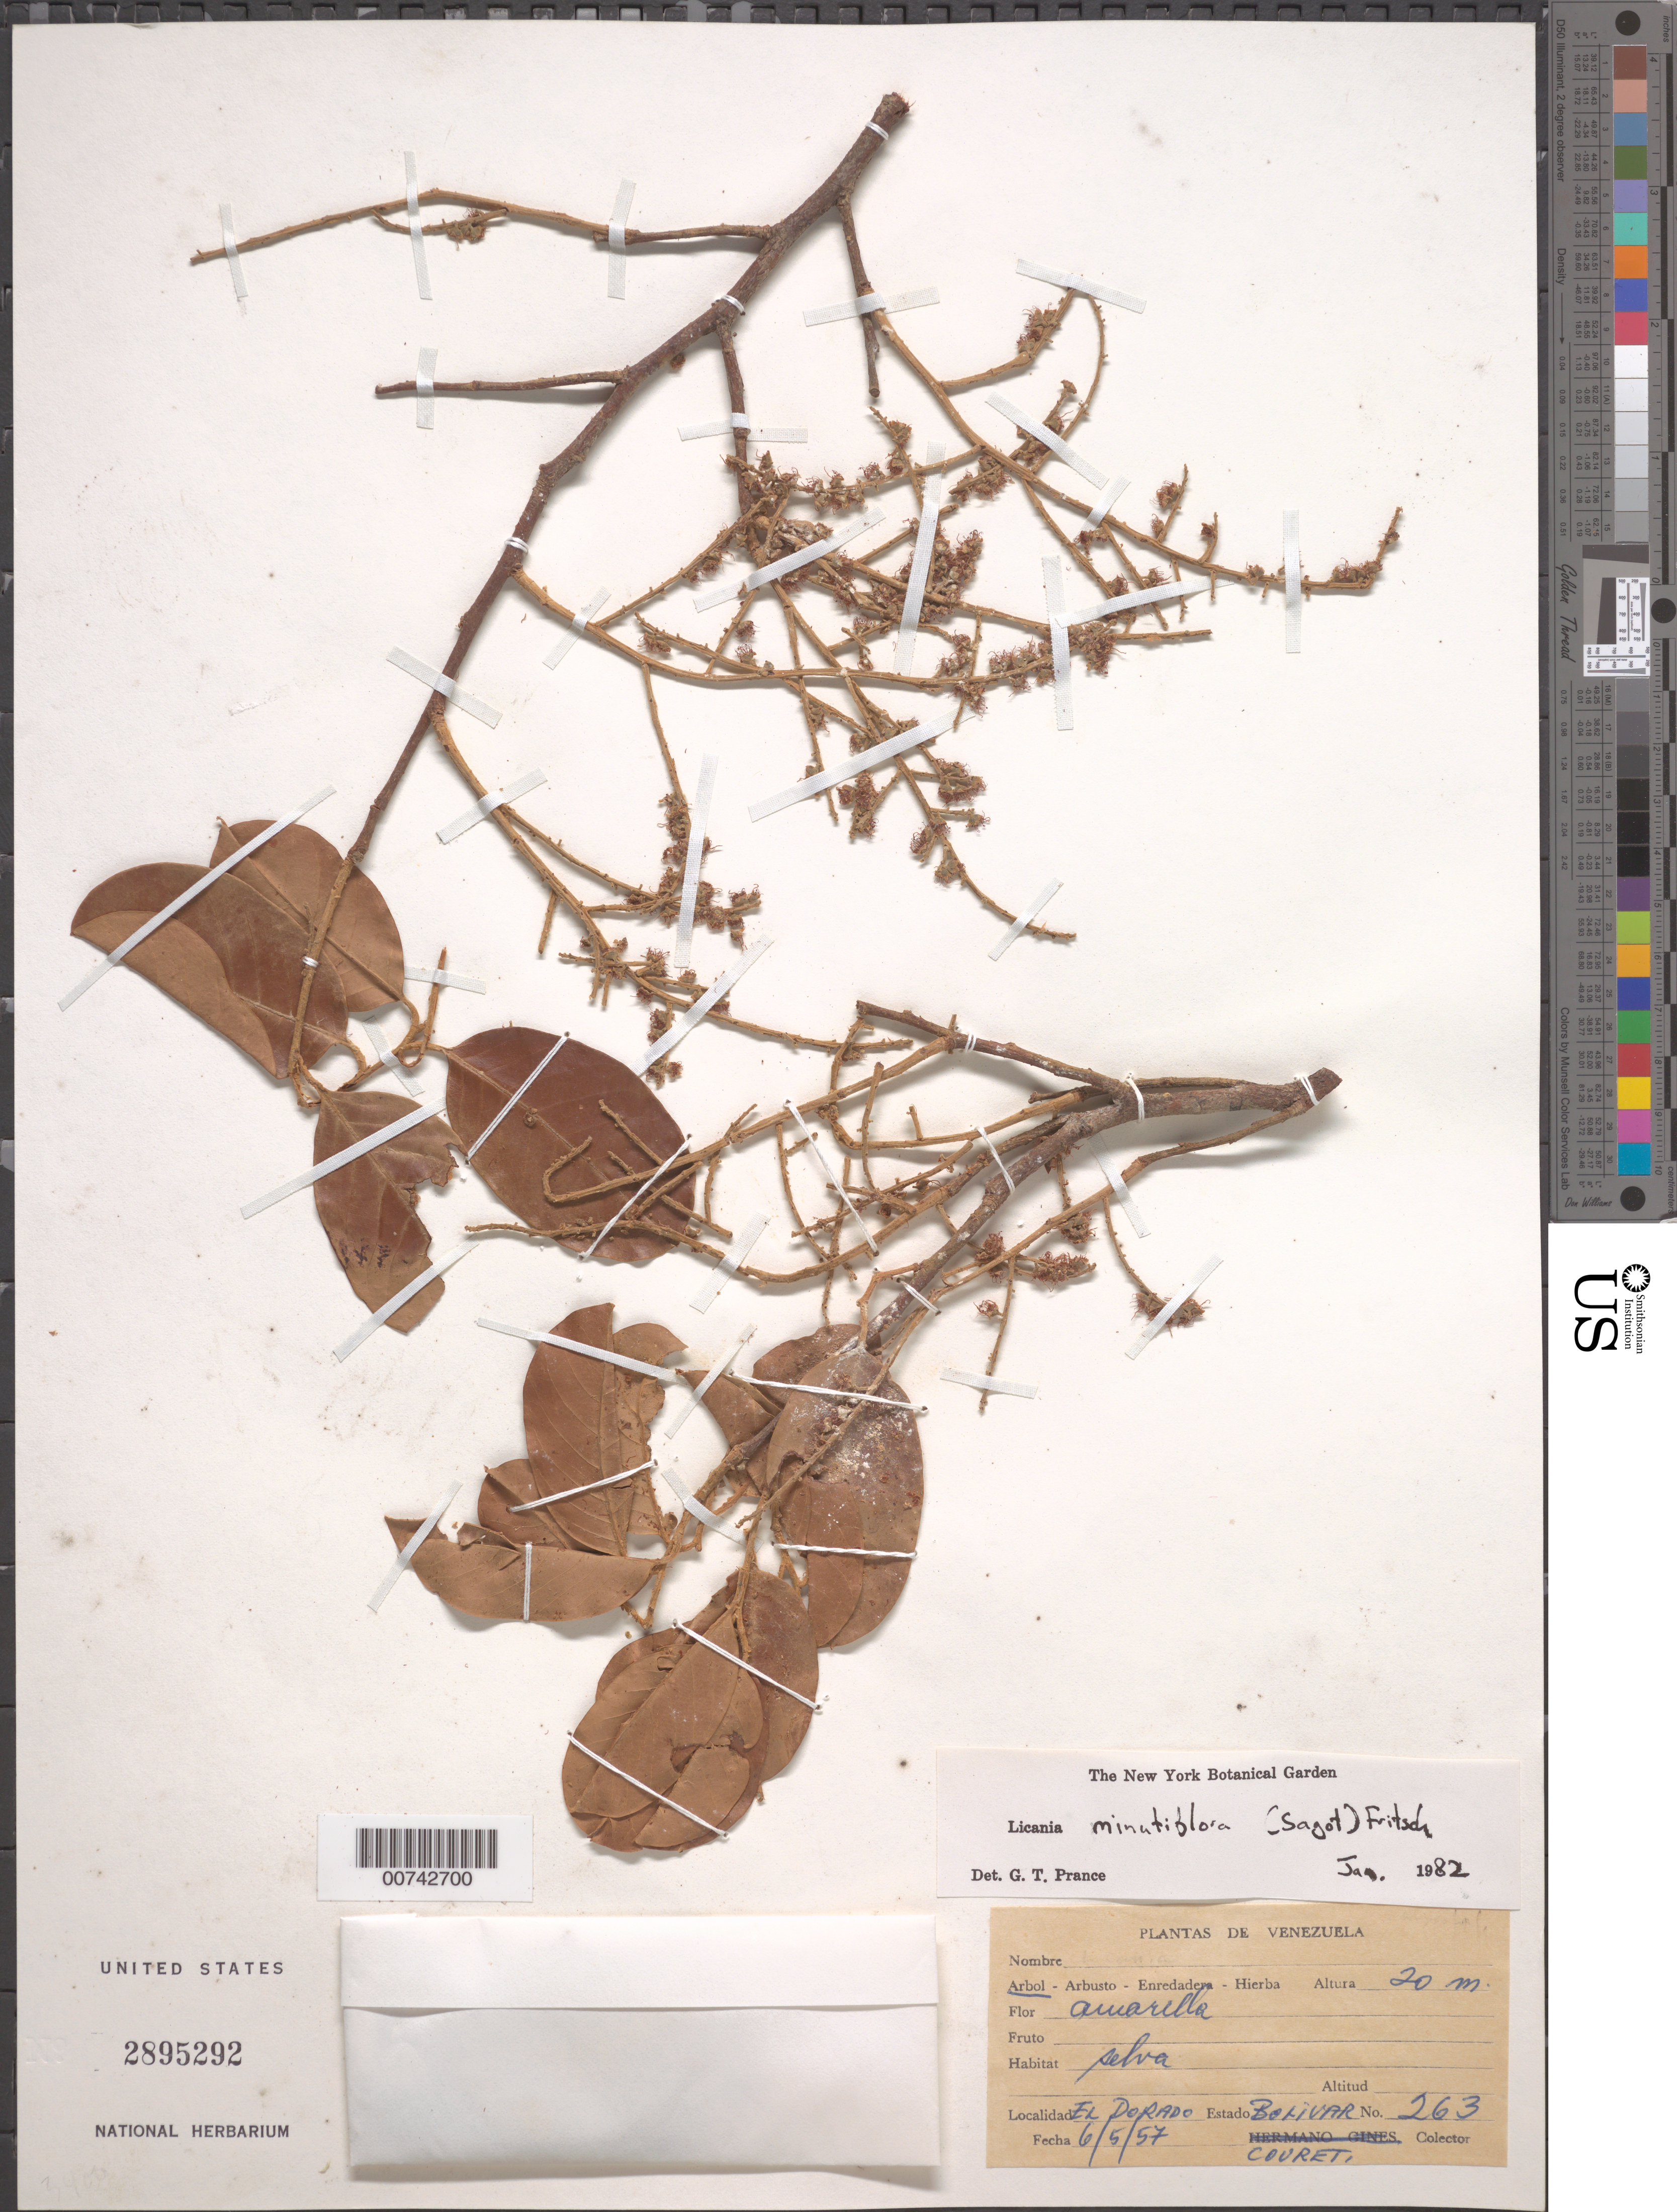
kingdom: Plantae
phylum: Tracheophyta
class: Magnoliopsida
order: Malpighiales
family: Chrysobalanaceae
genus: Moquilea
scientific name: Moquilea minutiflora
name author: Sagot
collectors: -. Couret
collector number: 263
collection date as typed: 6-May-57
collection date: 1957-05-06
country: Venezuela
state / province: Bolívar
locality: El Dorado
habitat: Woods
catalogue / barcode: US 2895292